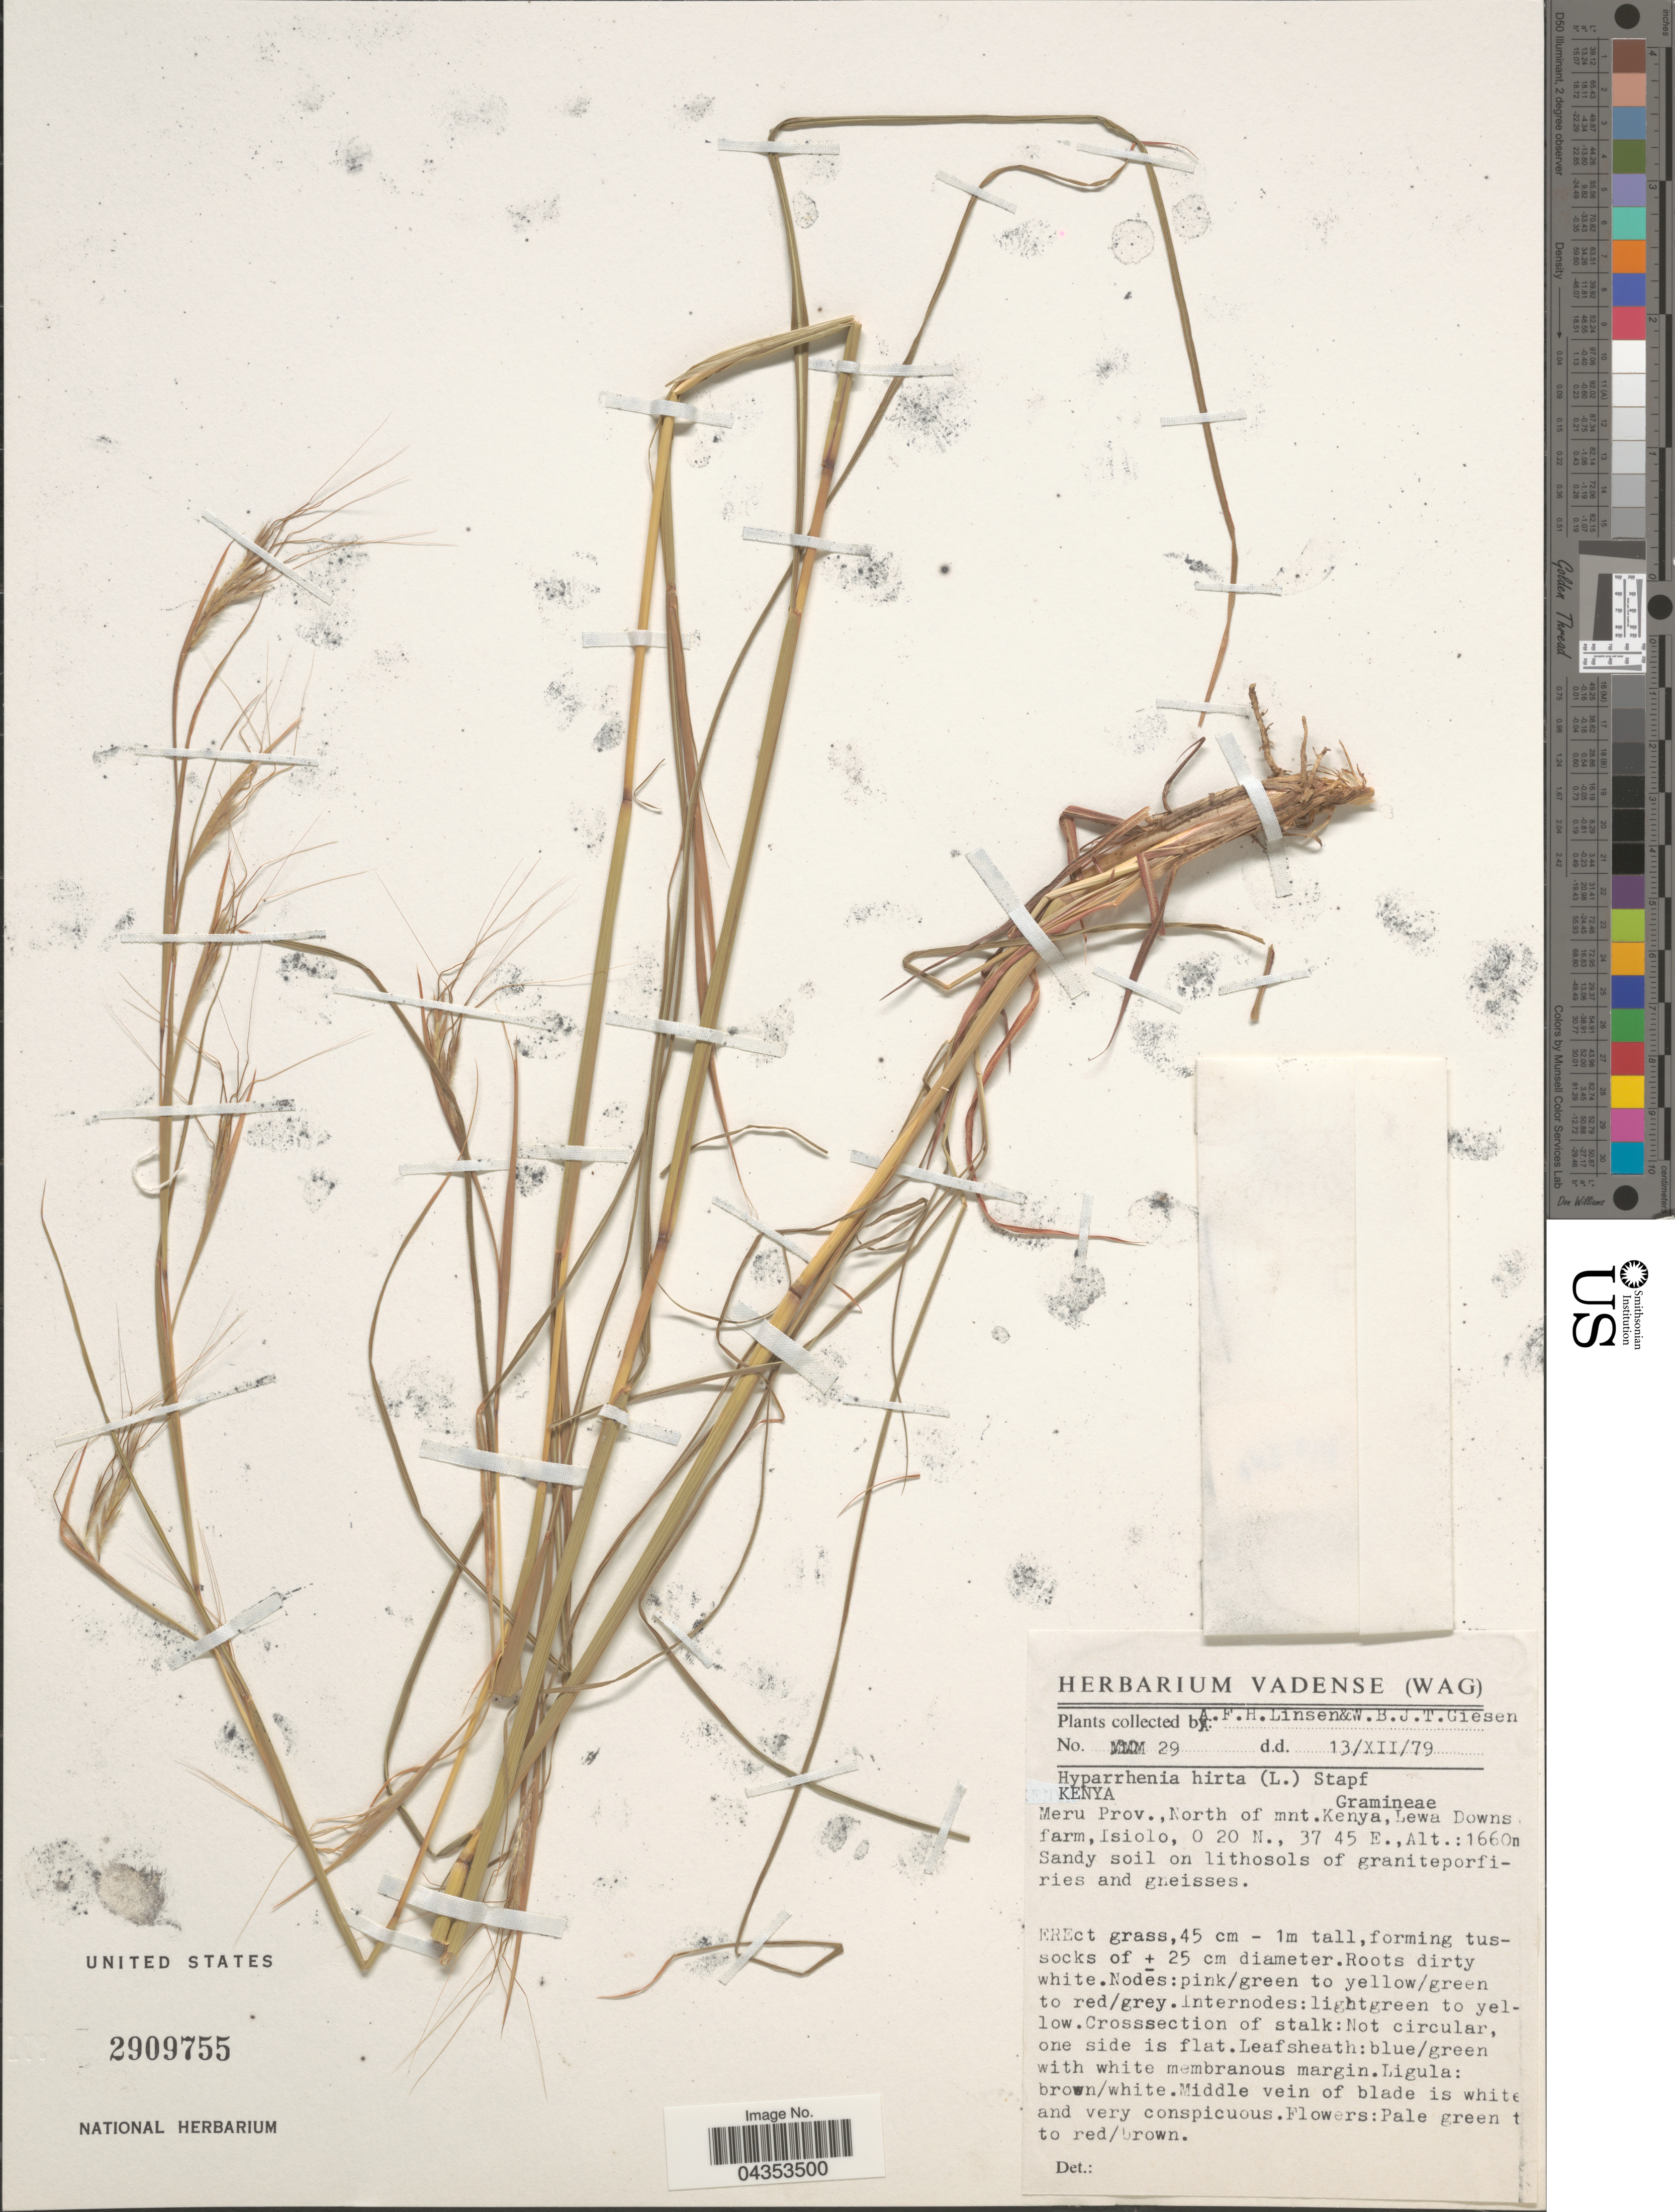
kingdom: Plantae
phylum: Tracheophyta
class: Liliopsida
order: Poales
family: Poaceae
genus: Hyparrhenia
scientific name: Hyparrhenia hirta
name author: (L.) Stapf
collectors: A. Linsen & B. Giesen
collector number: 29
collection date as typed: Transcribed d/m/y: 13/12/79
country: Kenya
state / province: Meru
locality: North of mnt. Kenya, Lewa Downs farm, Isiolo.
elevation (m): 1660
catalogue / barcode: US 2909755